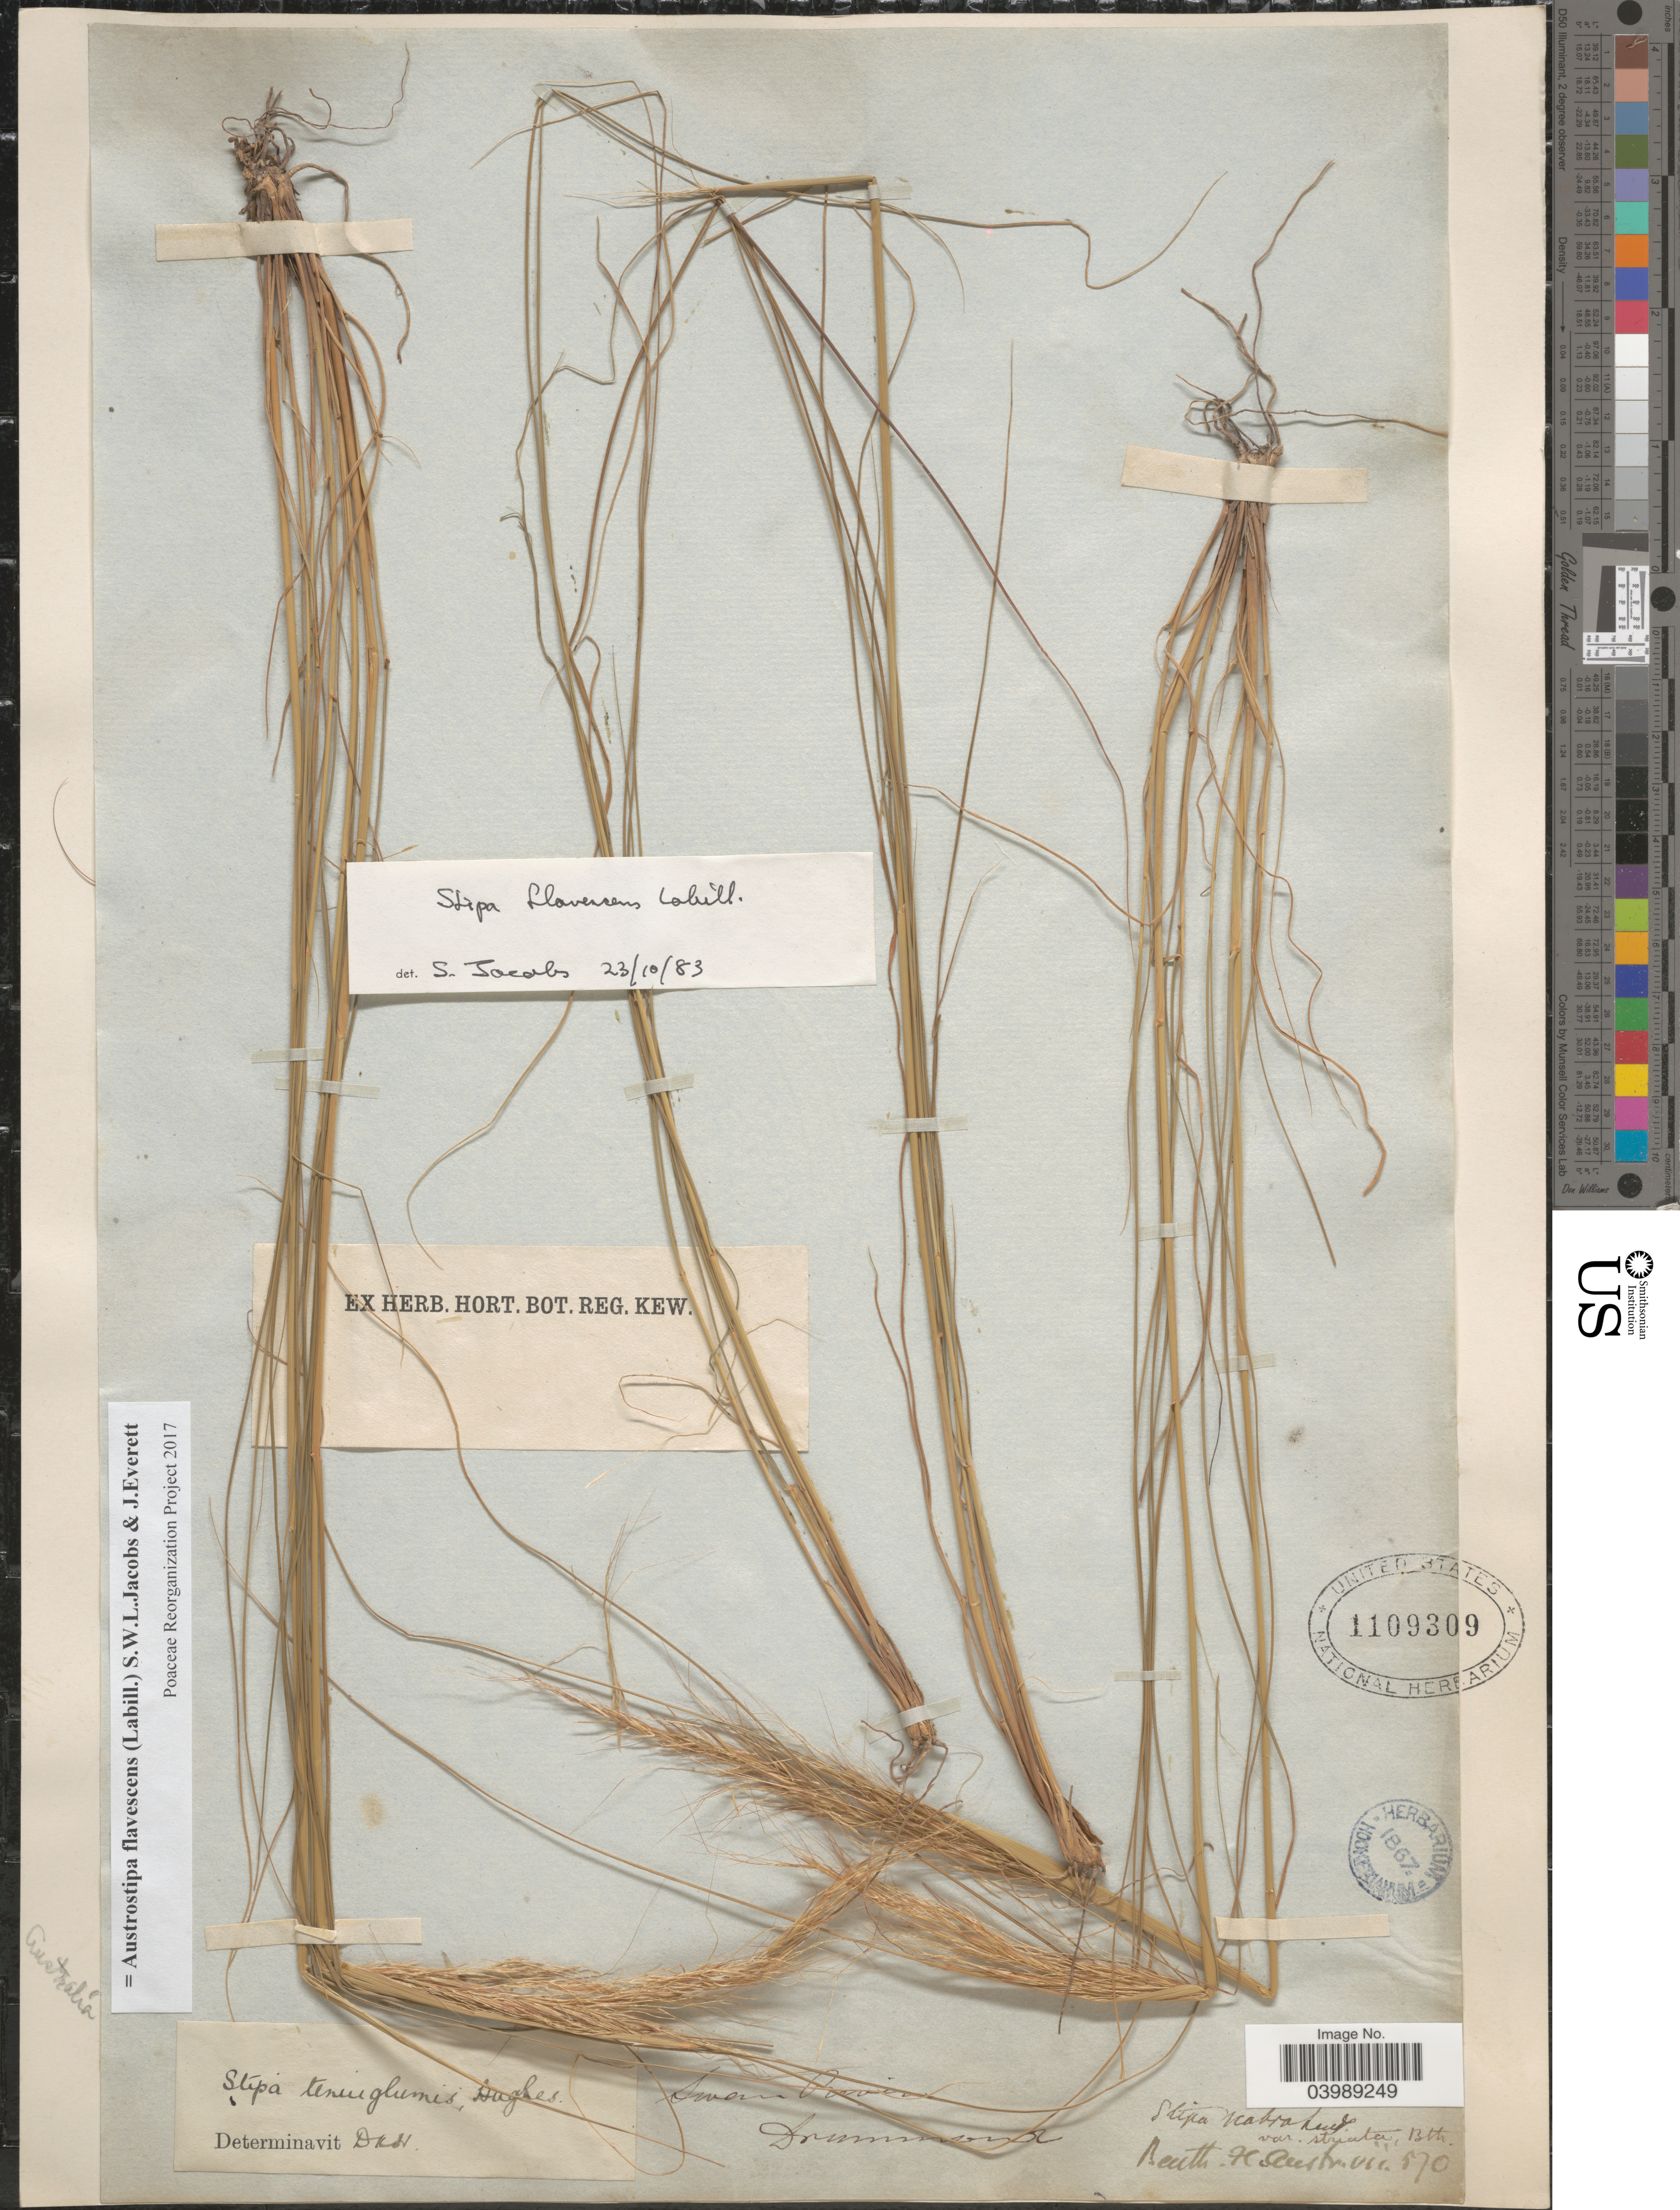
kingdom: Plantae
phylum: Tracheophyta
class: Liliopsida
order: Poales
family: Poaceae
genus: Austrostipa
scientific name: Austrostipa flavescens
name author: (Labill.) S.W.L. Jacobs & J. Everett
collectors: -. Drummond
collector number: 570*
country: Australia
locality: Swan River.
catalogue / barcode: US 1109309